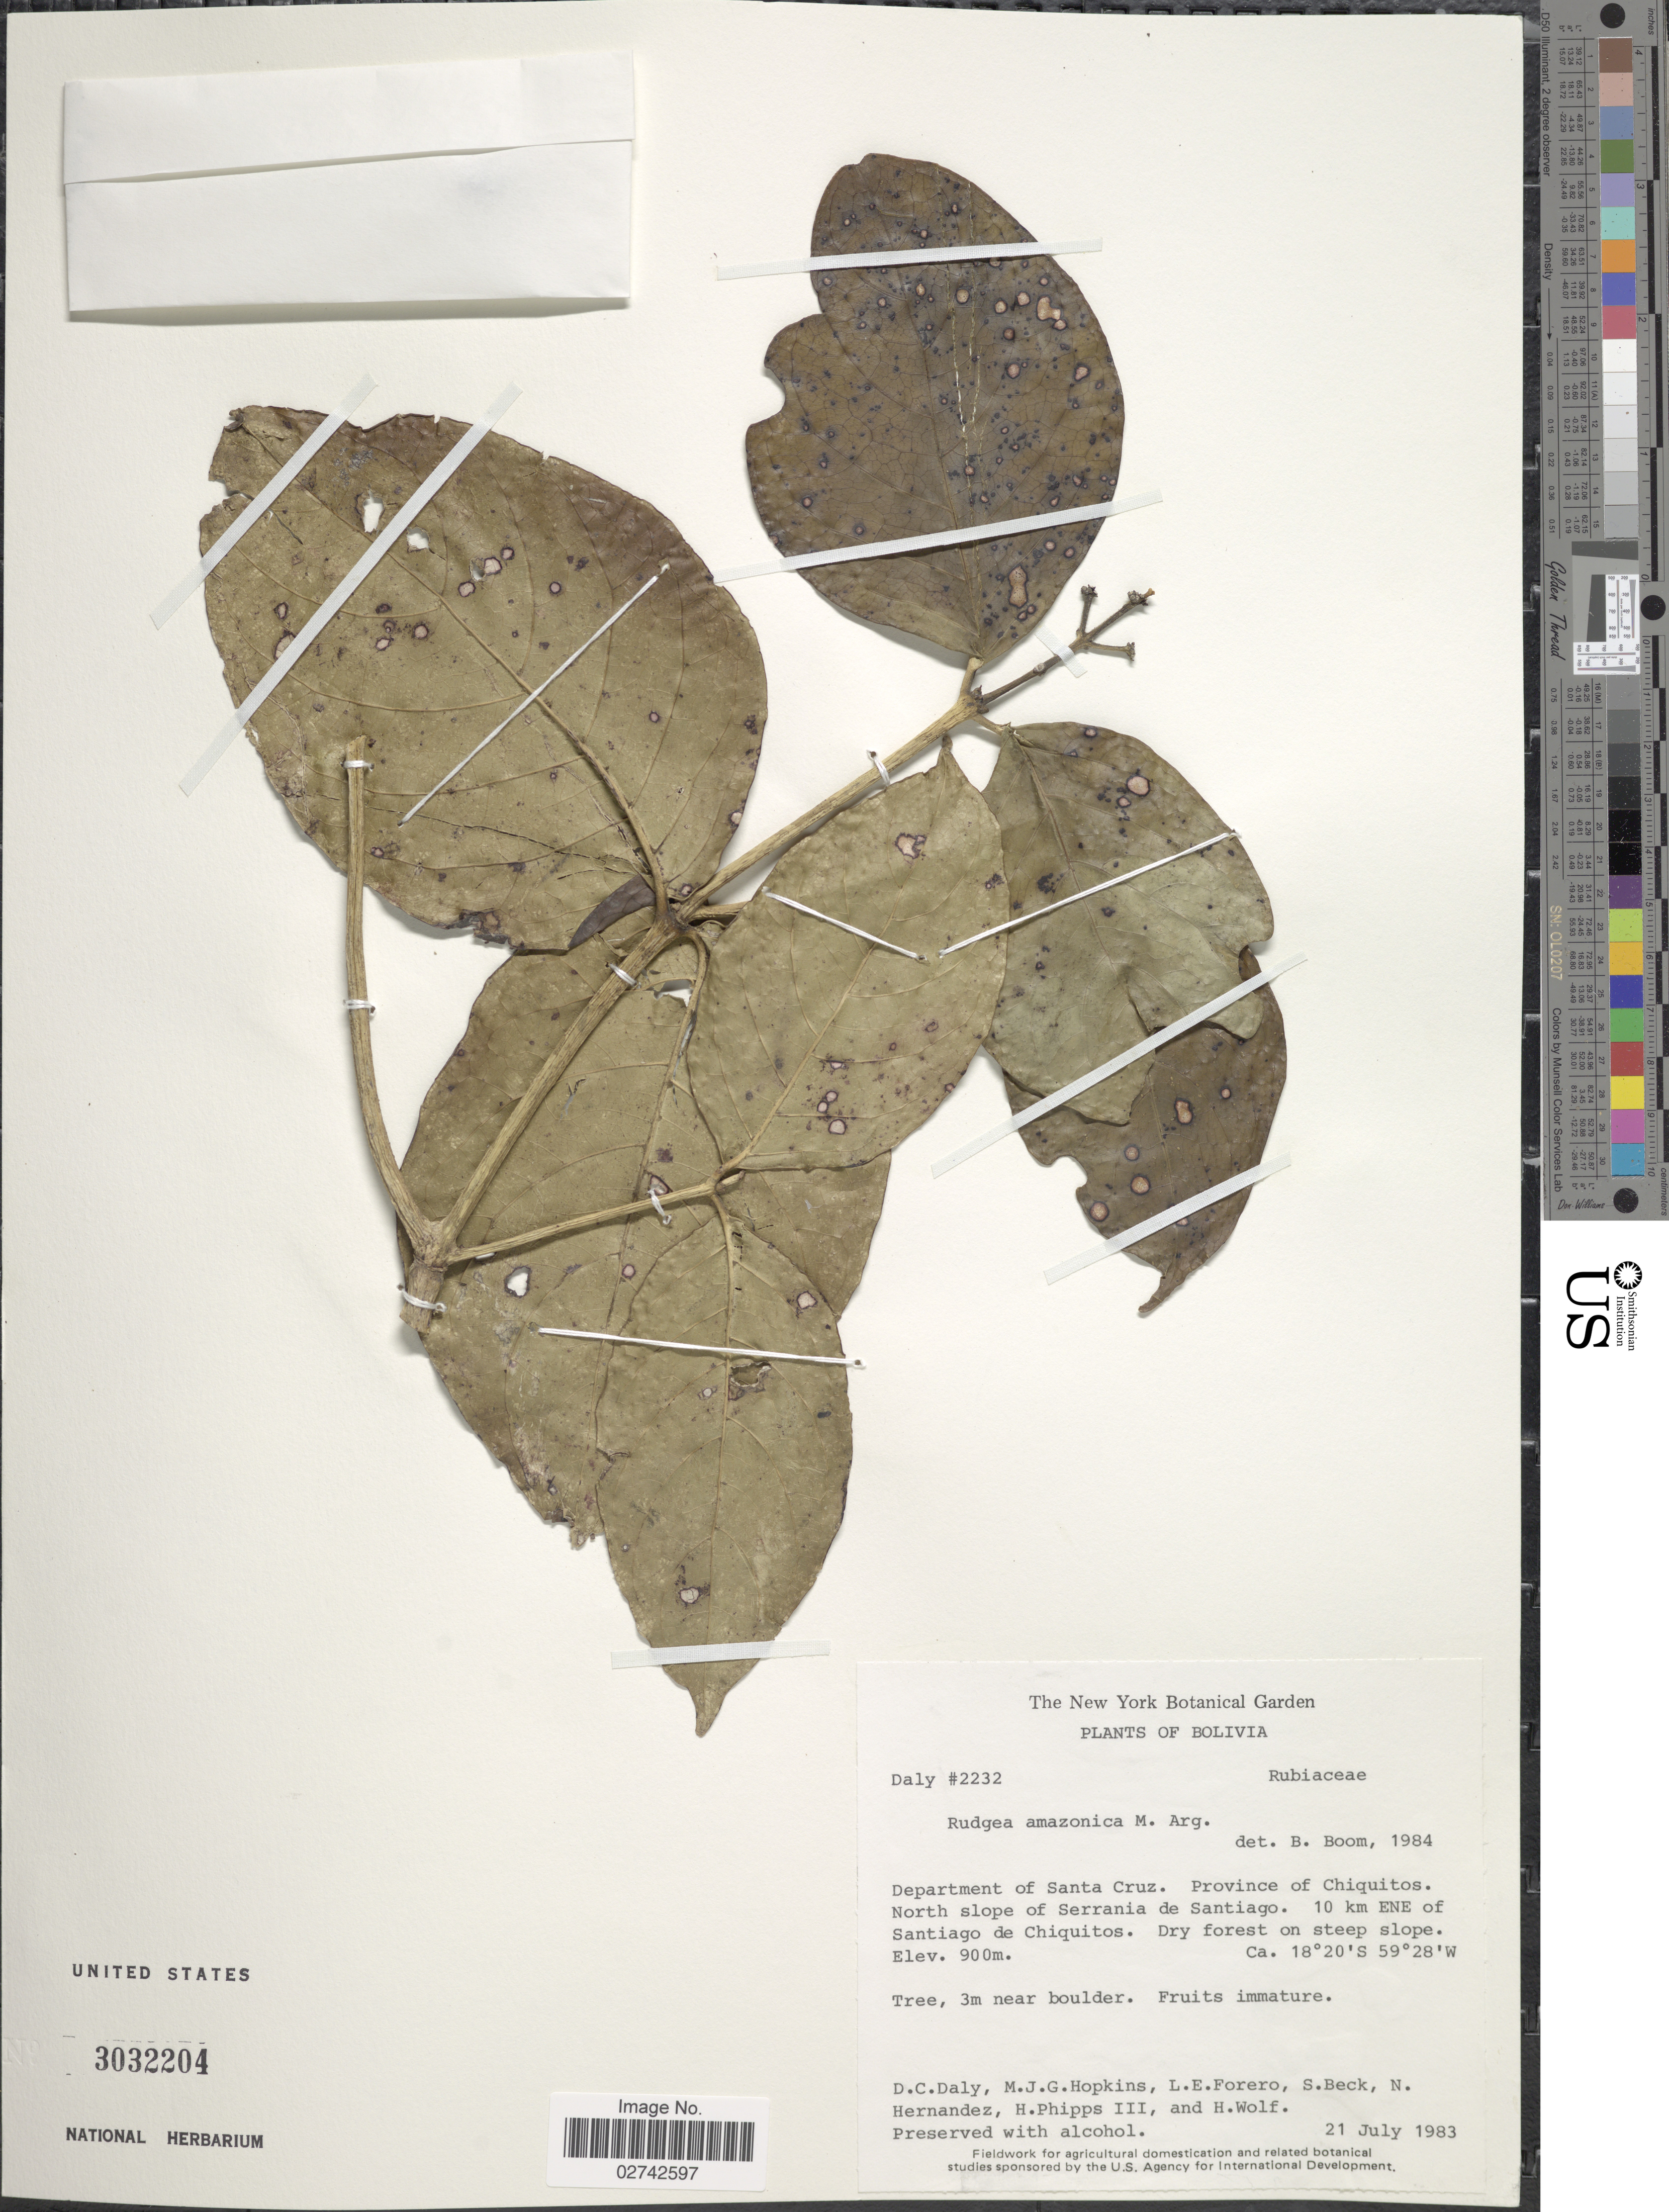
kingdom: Plantae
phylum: Tracheophyta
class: Magnoliopsida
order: Gentianales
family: Rubiaceae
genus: Rudgea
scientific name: Rudgea amazonica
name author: Müll. Arg.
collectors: D. C. Daly, M. J. G. Hopkins, L. Forero, S. G. Beck & et al.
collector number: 2232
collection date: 1983-07-21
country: Bolivia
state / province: Santa Cruz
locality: Department of Santa Cruz, Province of Chiquitos, North slope of Serrania de Santiago, 10 km ENE of Santiago de Chiquitos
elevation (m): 900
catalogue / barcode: US 3032204